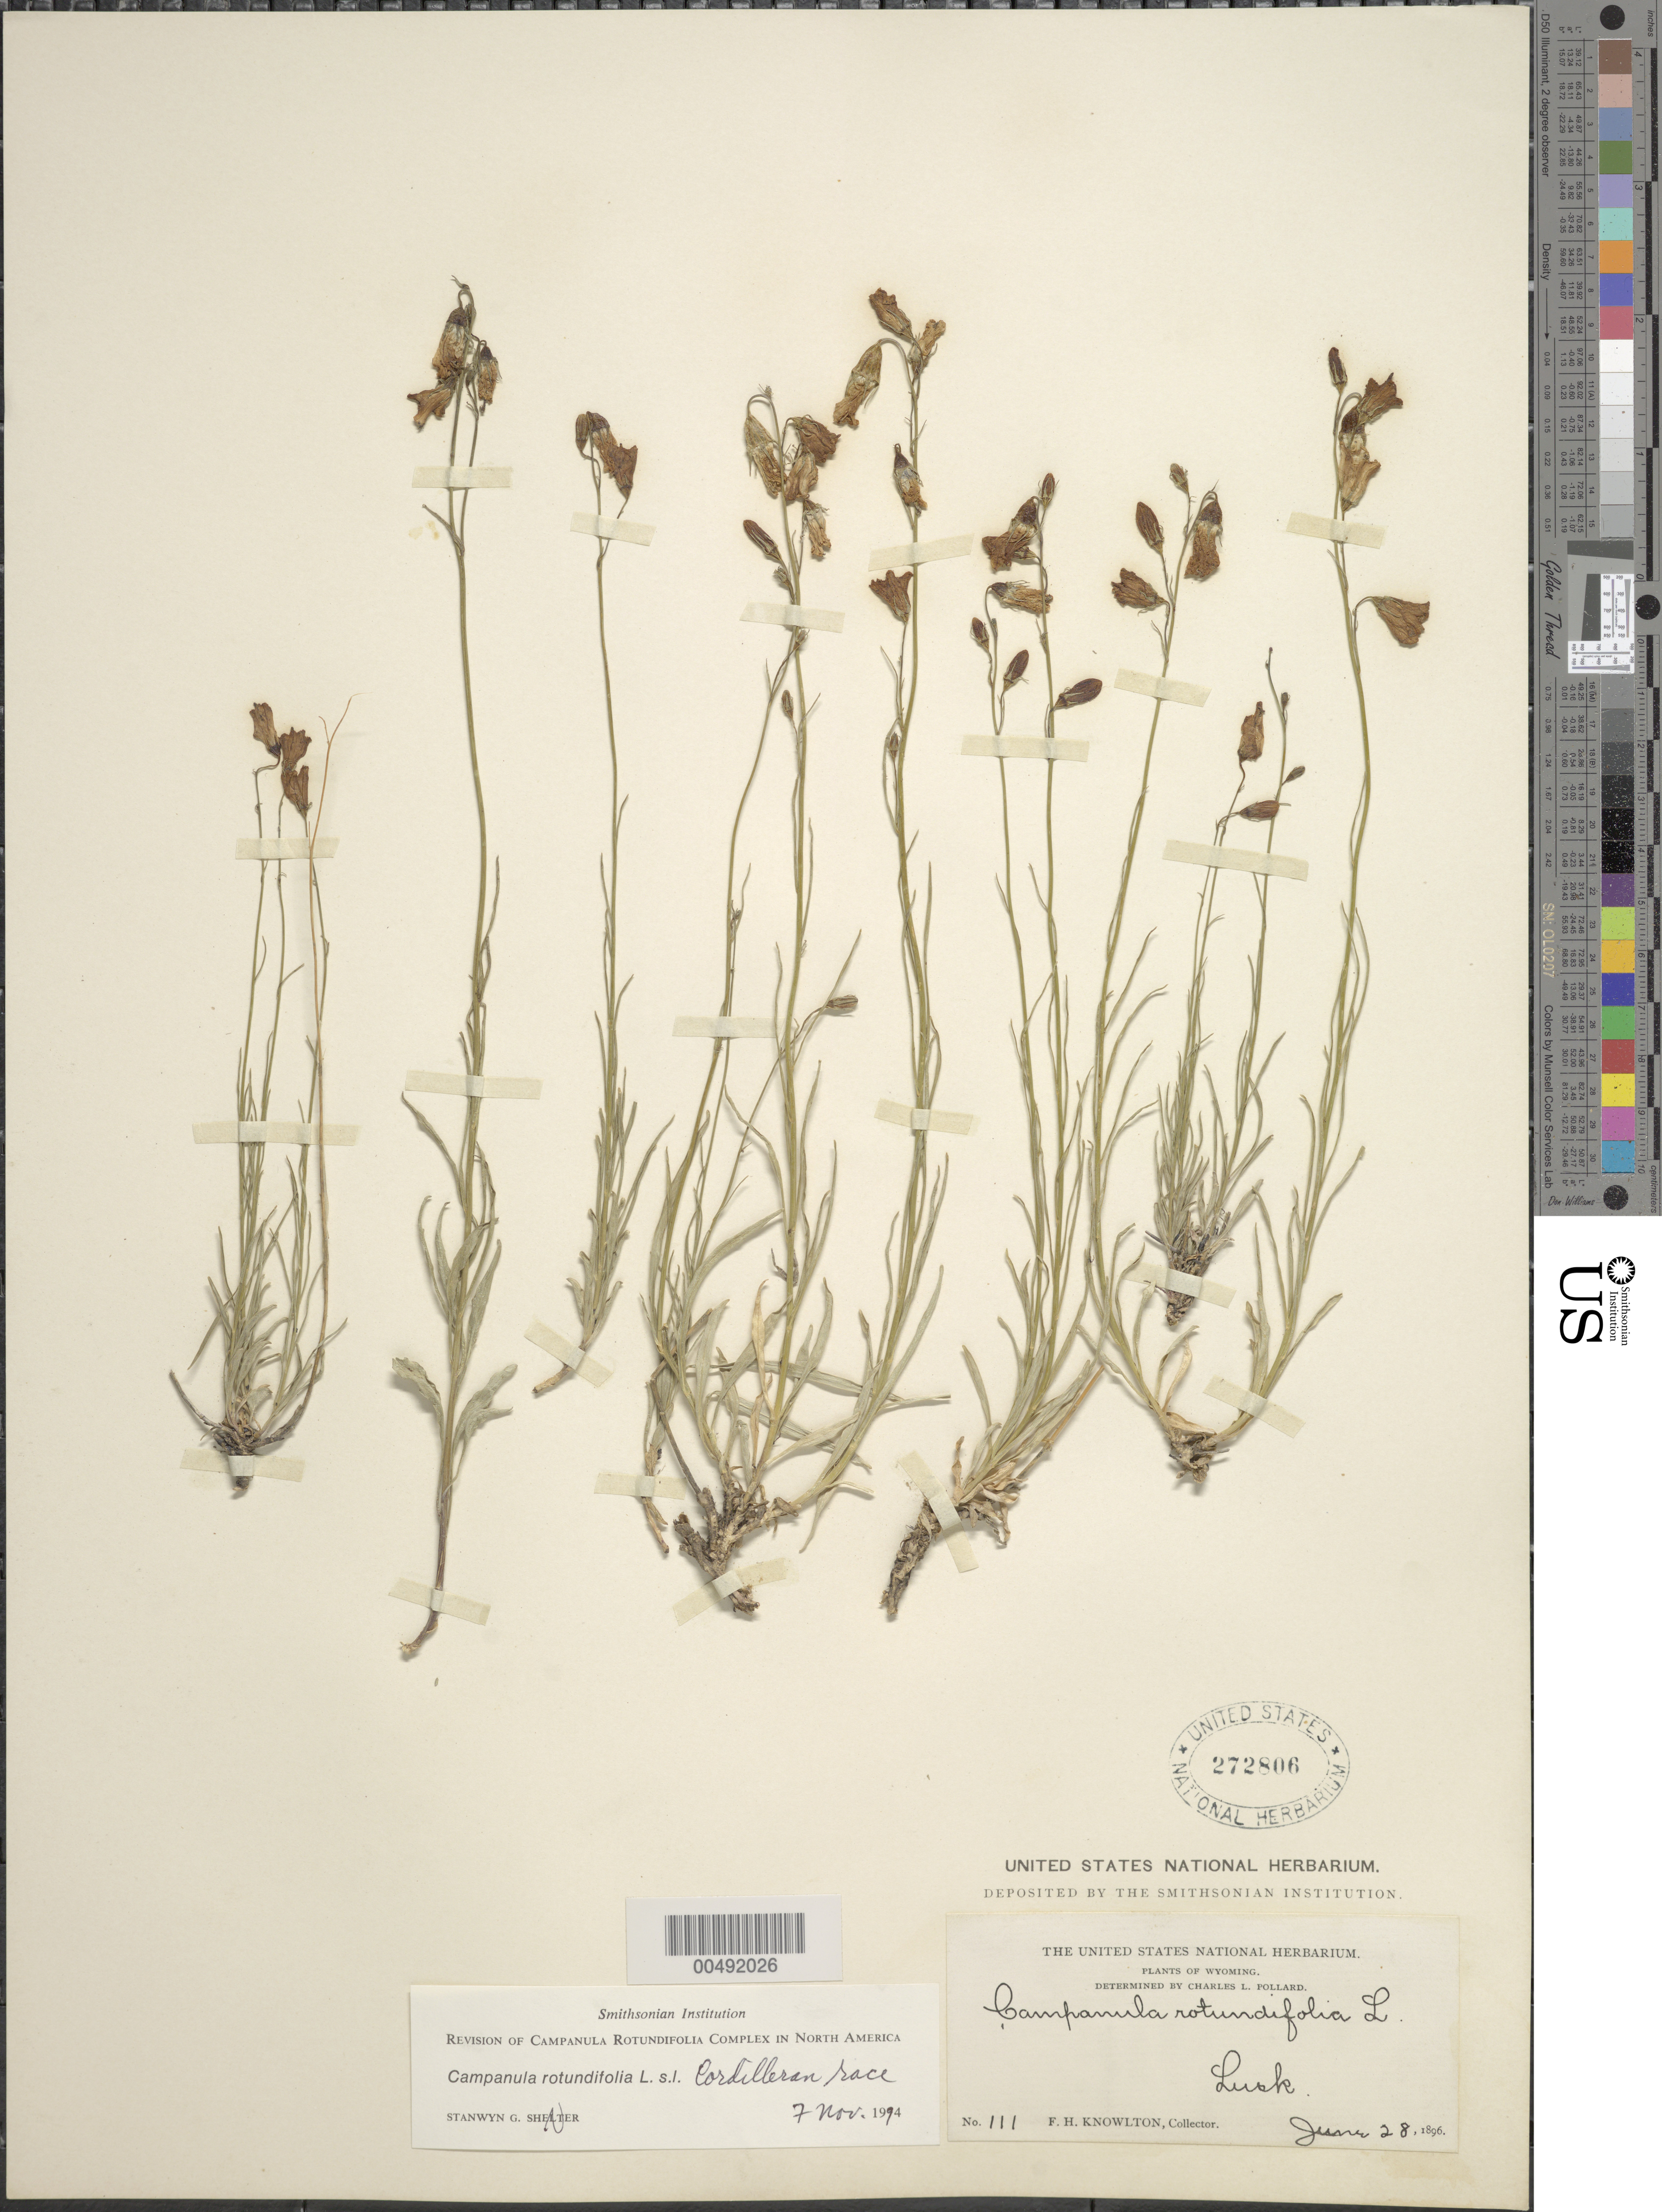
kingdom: Plantae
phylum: Tracheophyta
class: Magnoliopsida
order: Asterales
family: Campanulaceae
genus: Campanula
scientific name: Campanula rotundifolia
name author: L.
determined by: Pollard, Charles L.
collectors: F. H. Knowlton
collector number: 111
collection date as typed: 28 Jun 1896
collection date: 1896-06-28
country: United States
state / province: Wyoming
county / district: Converse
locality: Lusk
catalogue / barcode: US 272806